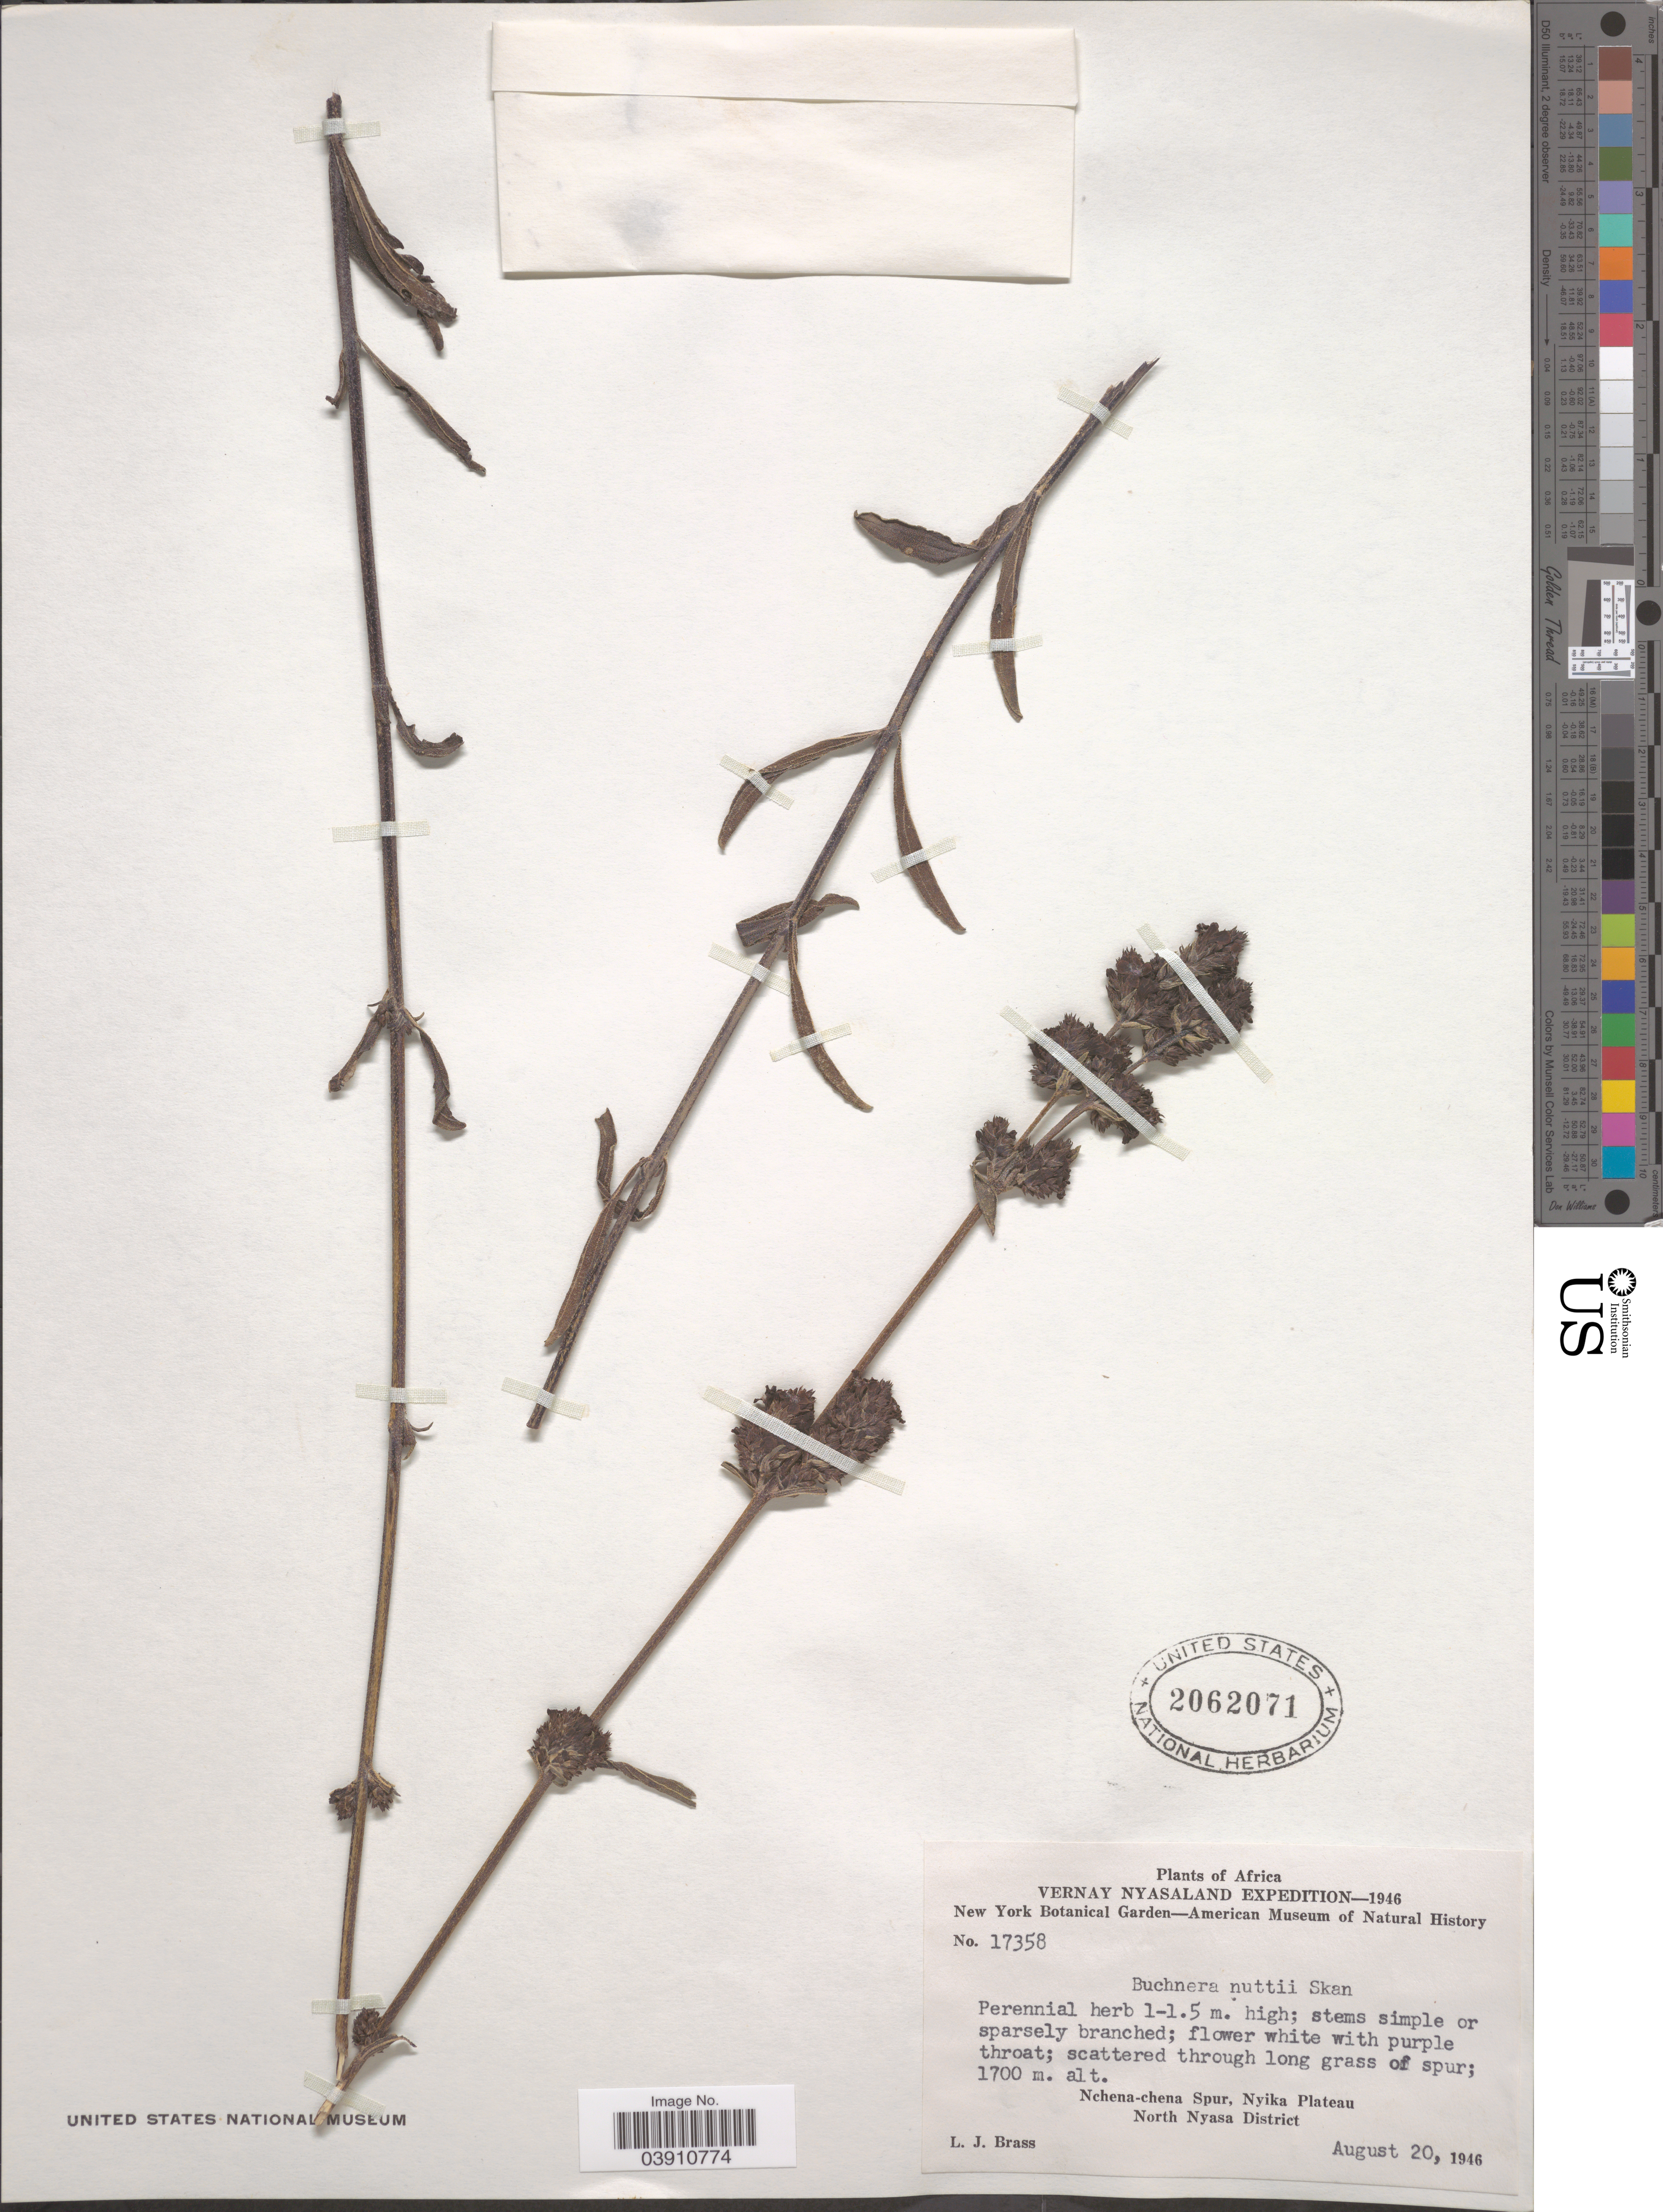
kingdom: Plantae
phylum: Tracheophyta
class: Magnoliopsida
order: Lamiales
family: Orobanchaceae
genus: Buchnera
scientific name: Buchnera nuttii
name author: Skan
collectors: L. J. Brass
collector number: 17358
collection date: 1946-08-20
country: Malawi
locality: Vernay Nyasaland. Nchena-chena Spur, Nyika Plateau. North Nyasa District.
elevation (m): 1700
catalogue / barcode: US 2062071